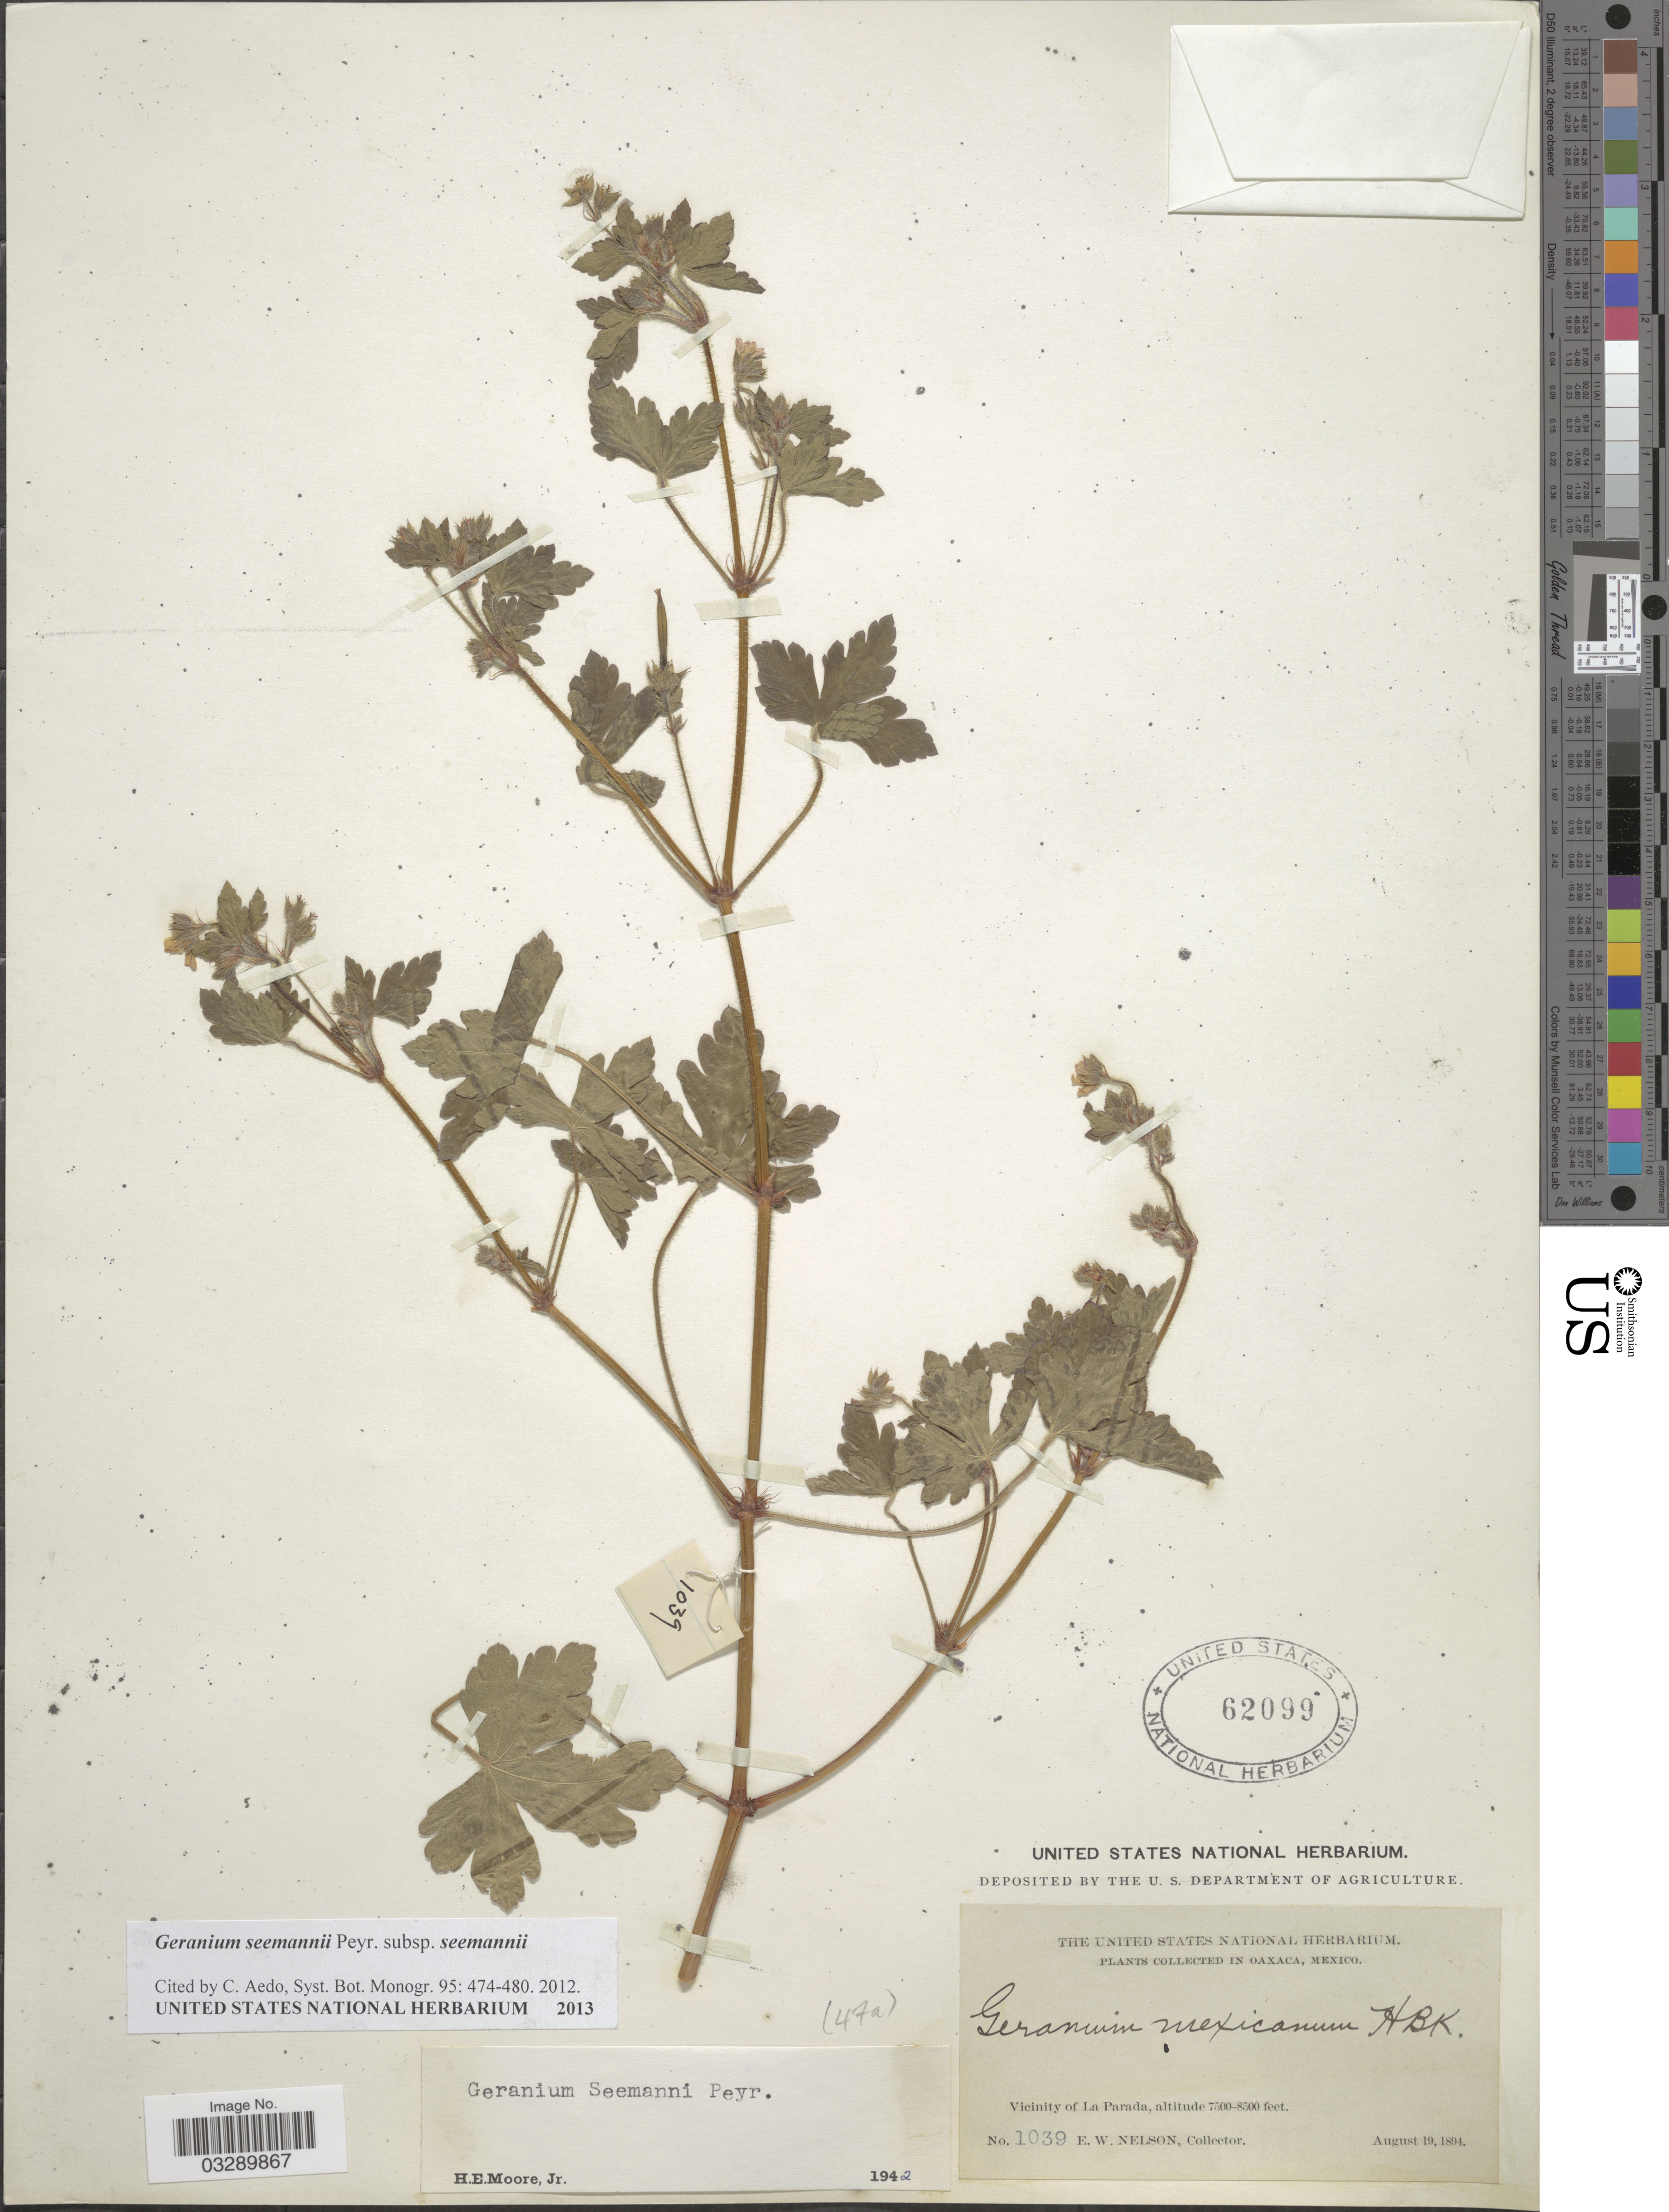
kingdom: Plantae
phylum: Tracheophyta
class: Magnoliopsida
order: Geraniales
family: Geraniaceae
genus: Geranium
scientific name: Geranium seemannii subsp. seemannii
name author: Peyr.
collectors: E. W. Nelson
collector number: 1039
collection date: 1894-08-19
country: Mexico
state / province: Oaxaca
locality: Vicinity of La Parade.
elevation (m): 2286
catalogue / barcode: US 62099